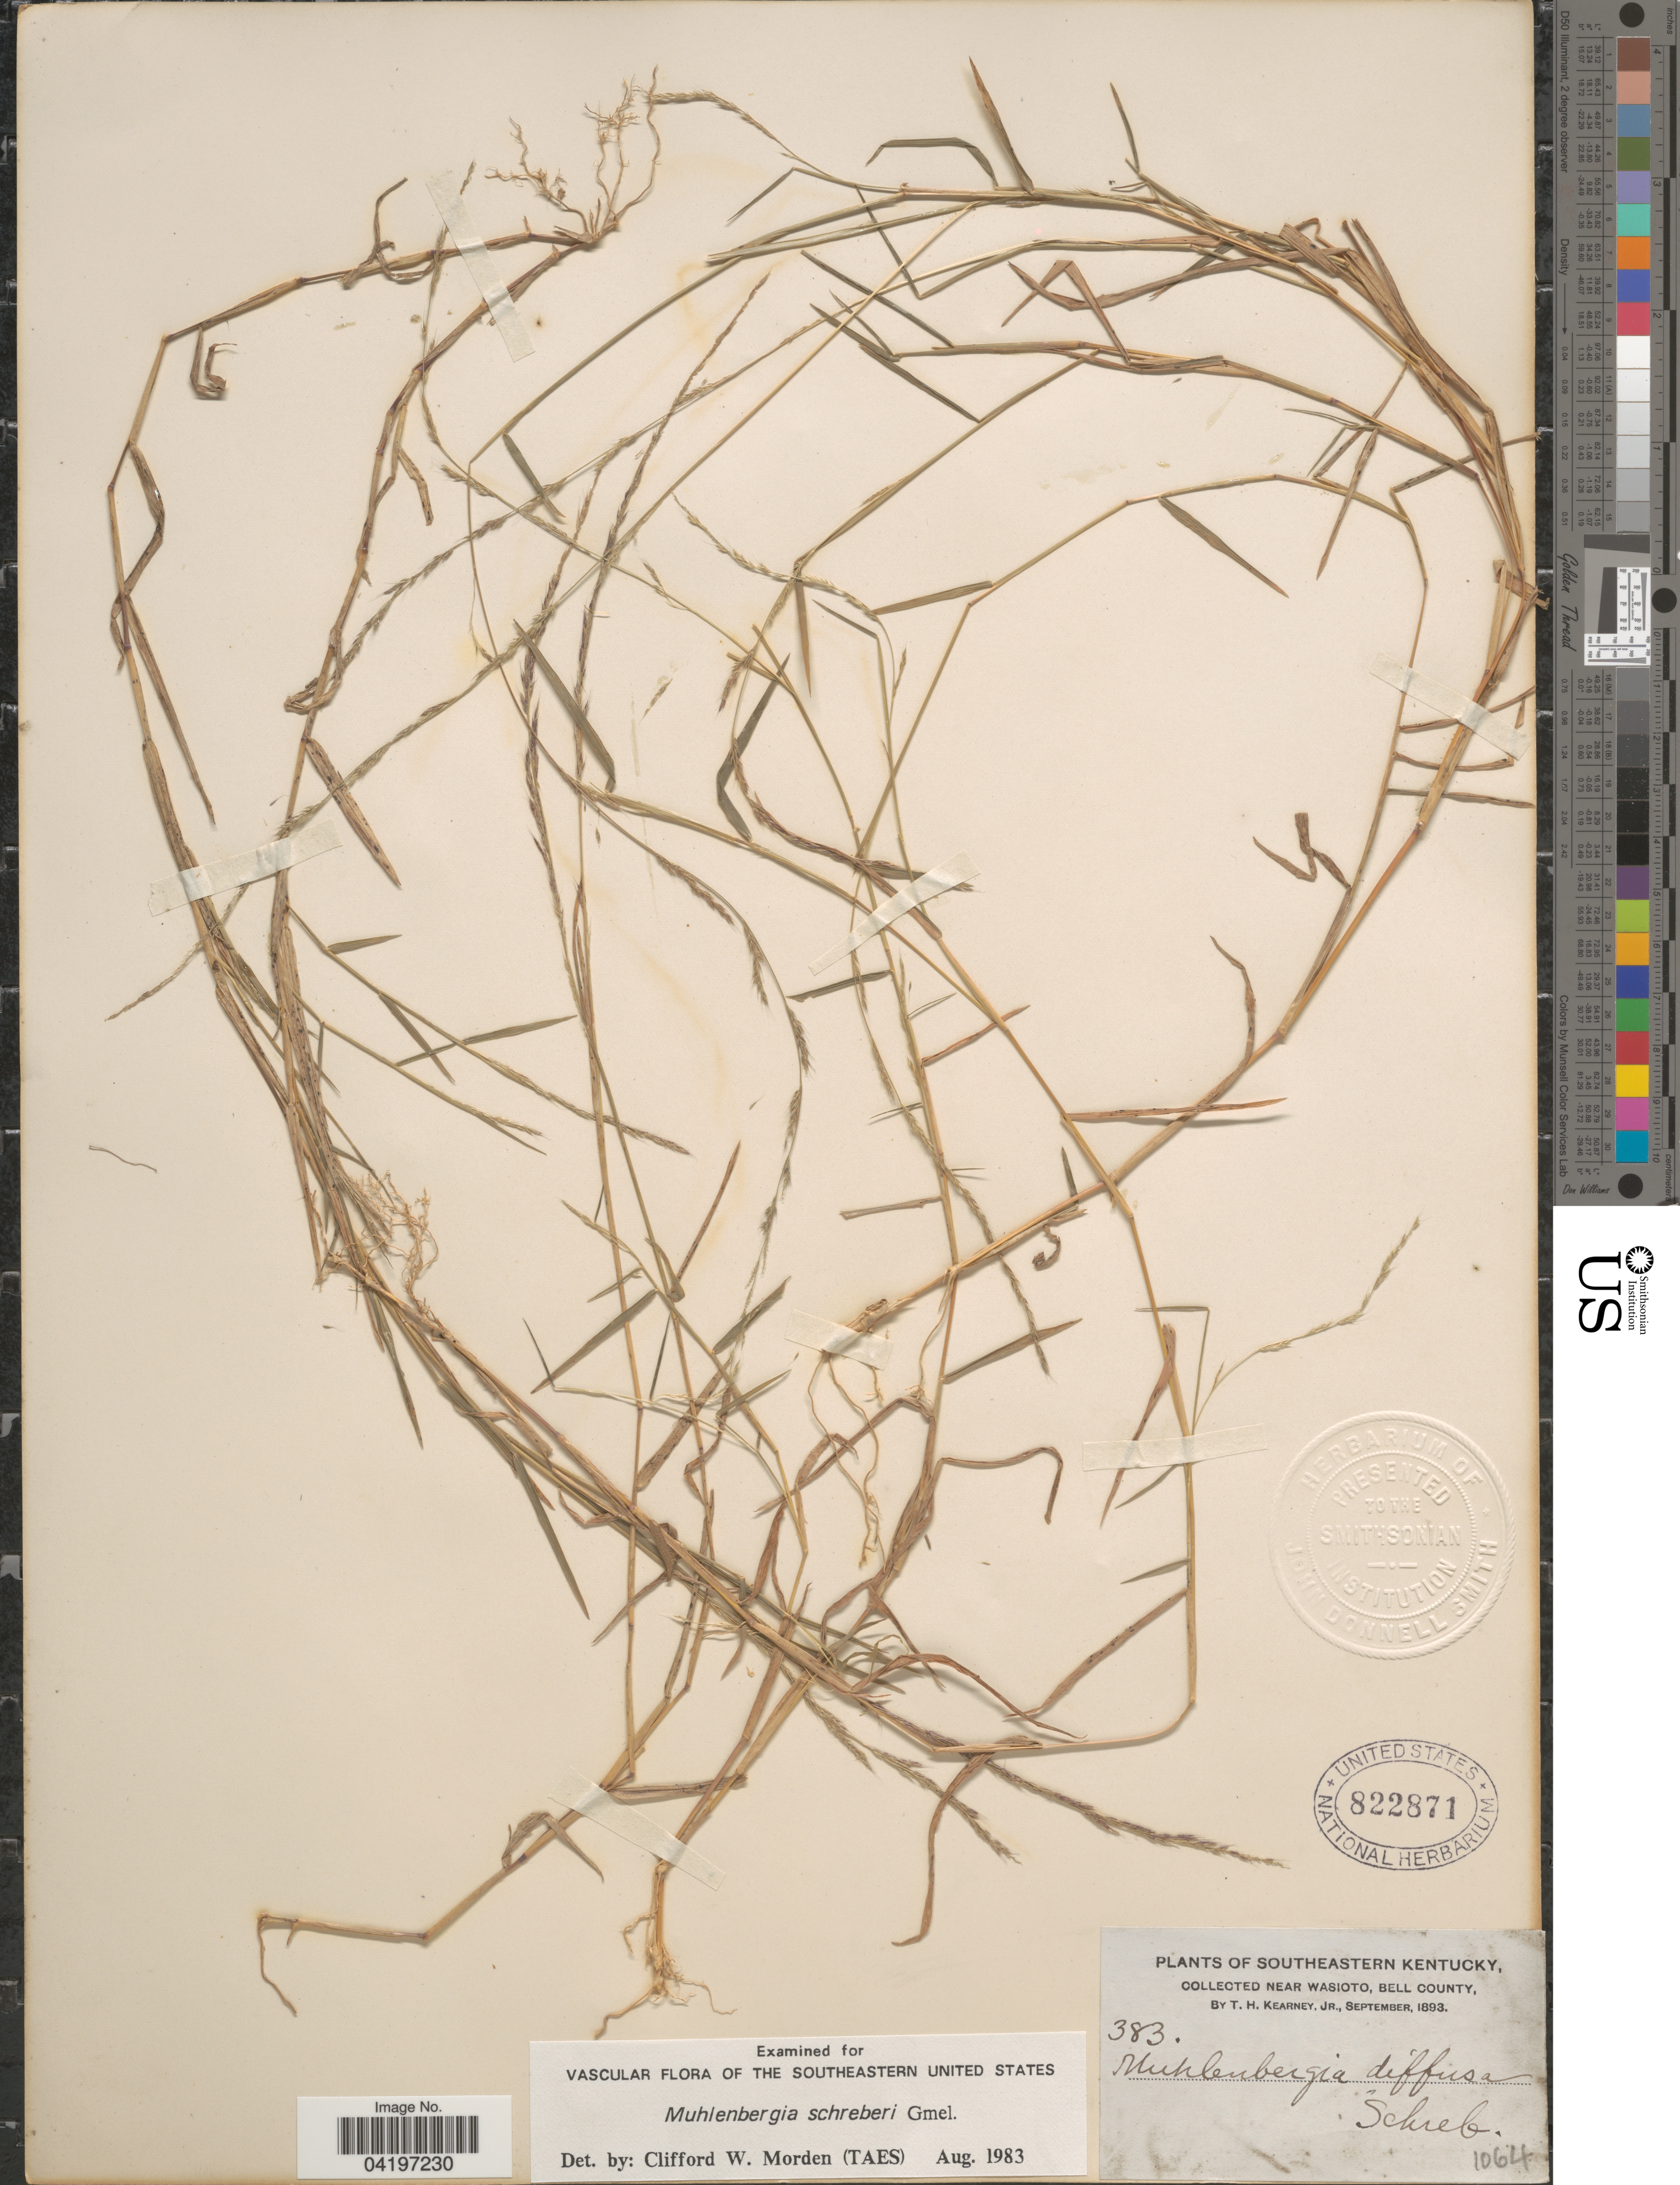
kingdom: Plantae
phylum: Tracheophyta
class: Liliopsida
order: Poales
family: Poaceae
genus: Muhlenbergia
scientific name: Muhlenbergia schreberi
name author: J.F. Gmel.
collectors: T. H. Kearney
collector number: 383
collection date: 1893-09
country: United States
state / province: Kentucky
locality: Southeastern Kentucky. Near Wasioto, Bell County.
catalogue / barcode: US 822871